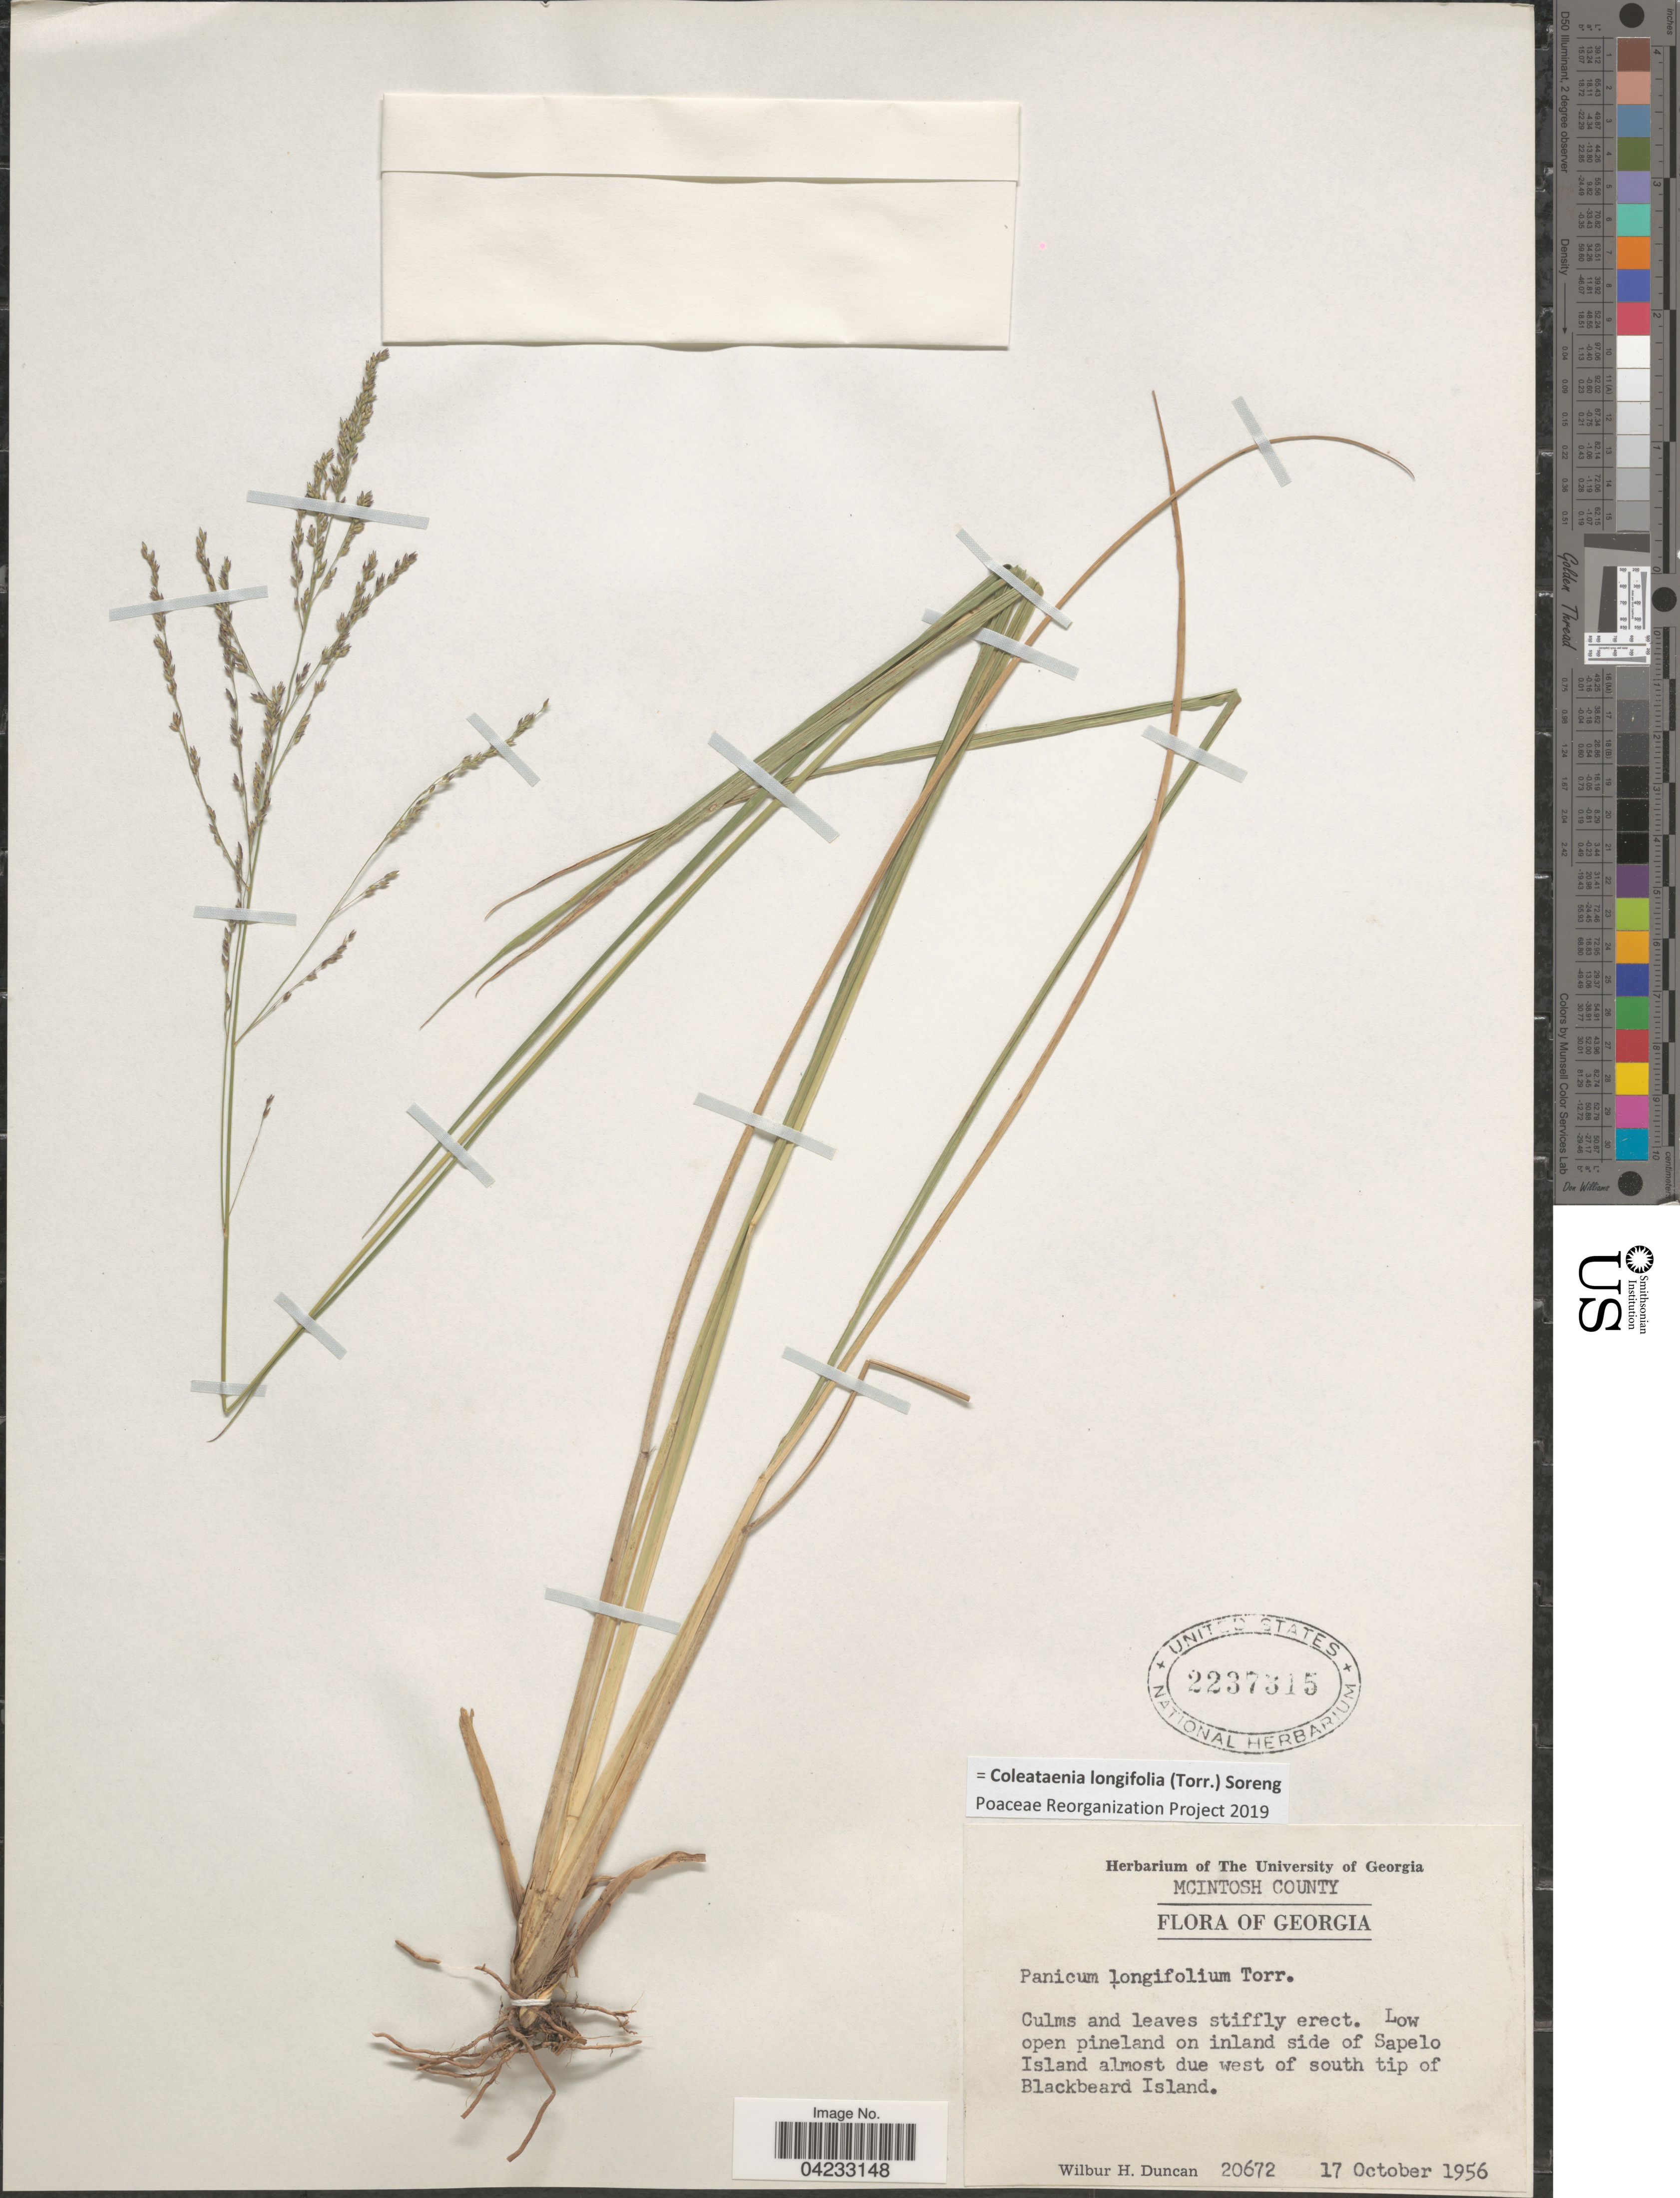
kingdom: Plantae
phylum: Tracheophyta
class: Liliopsida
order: Poales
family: Poaceae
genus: Coleataenia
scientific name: Coleataenia longifolia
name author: (Torr.) Soreng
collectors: W. H. Duncan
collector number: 20672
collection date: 1956-10-17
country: United States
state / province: Georgia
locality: McIntosh County. Low open pineland on inland side of Sapelo Island almost due west of south tip of Blackbeard Island.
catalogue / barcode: US 2237315